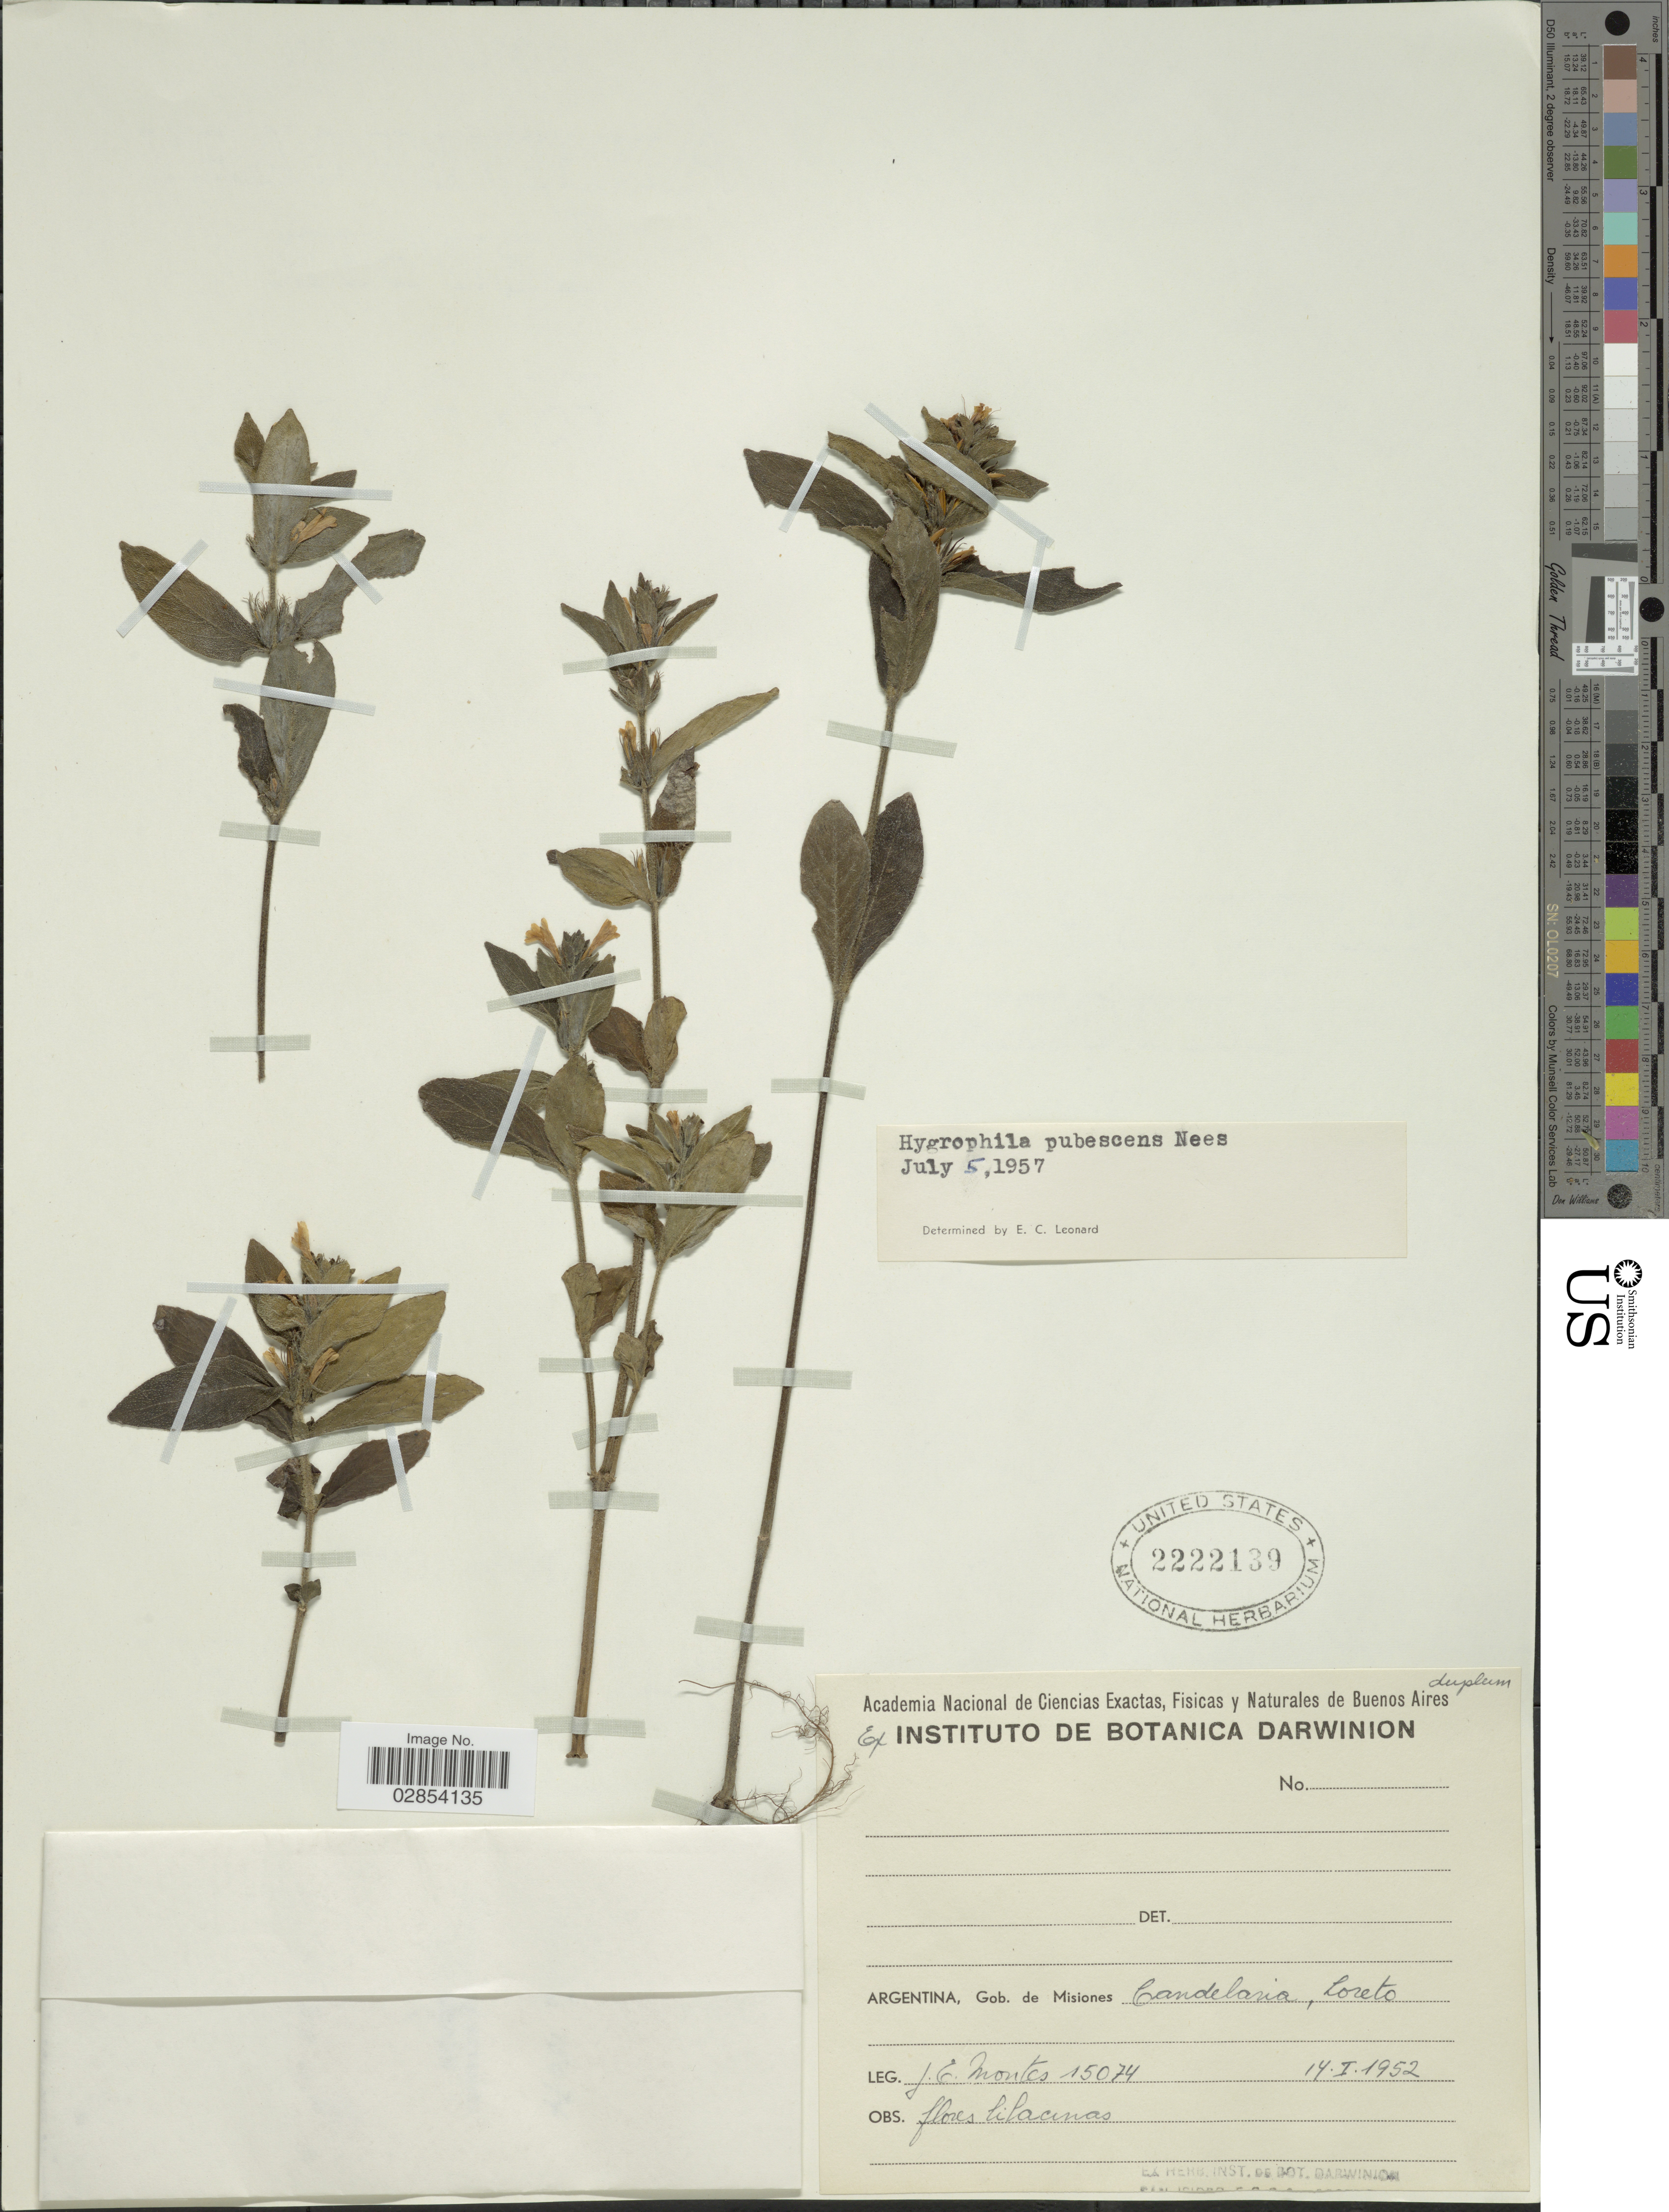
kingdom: Plantae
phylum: Tracheophyta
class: Magnoliopsida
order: Lamiales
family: Acanthaceae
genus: Hygrophila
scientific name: Hygrophila pubescens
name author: Nees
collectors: J. E. Montes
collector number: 15074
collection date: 1952-01-14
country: Argentina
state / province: Misiones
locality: Gob. de Misiones. Candelaria, Loreto.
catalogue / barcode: US 2222139